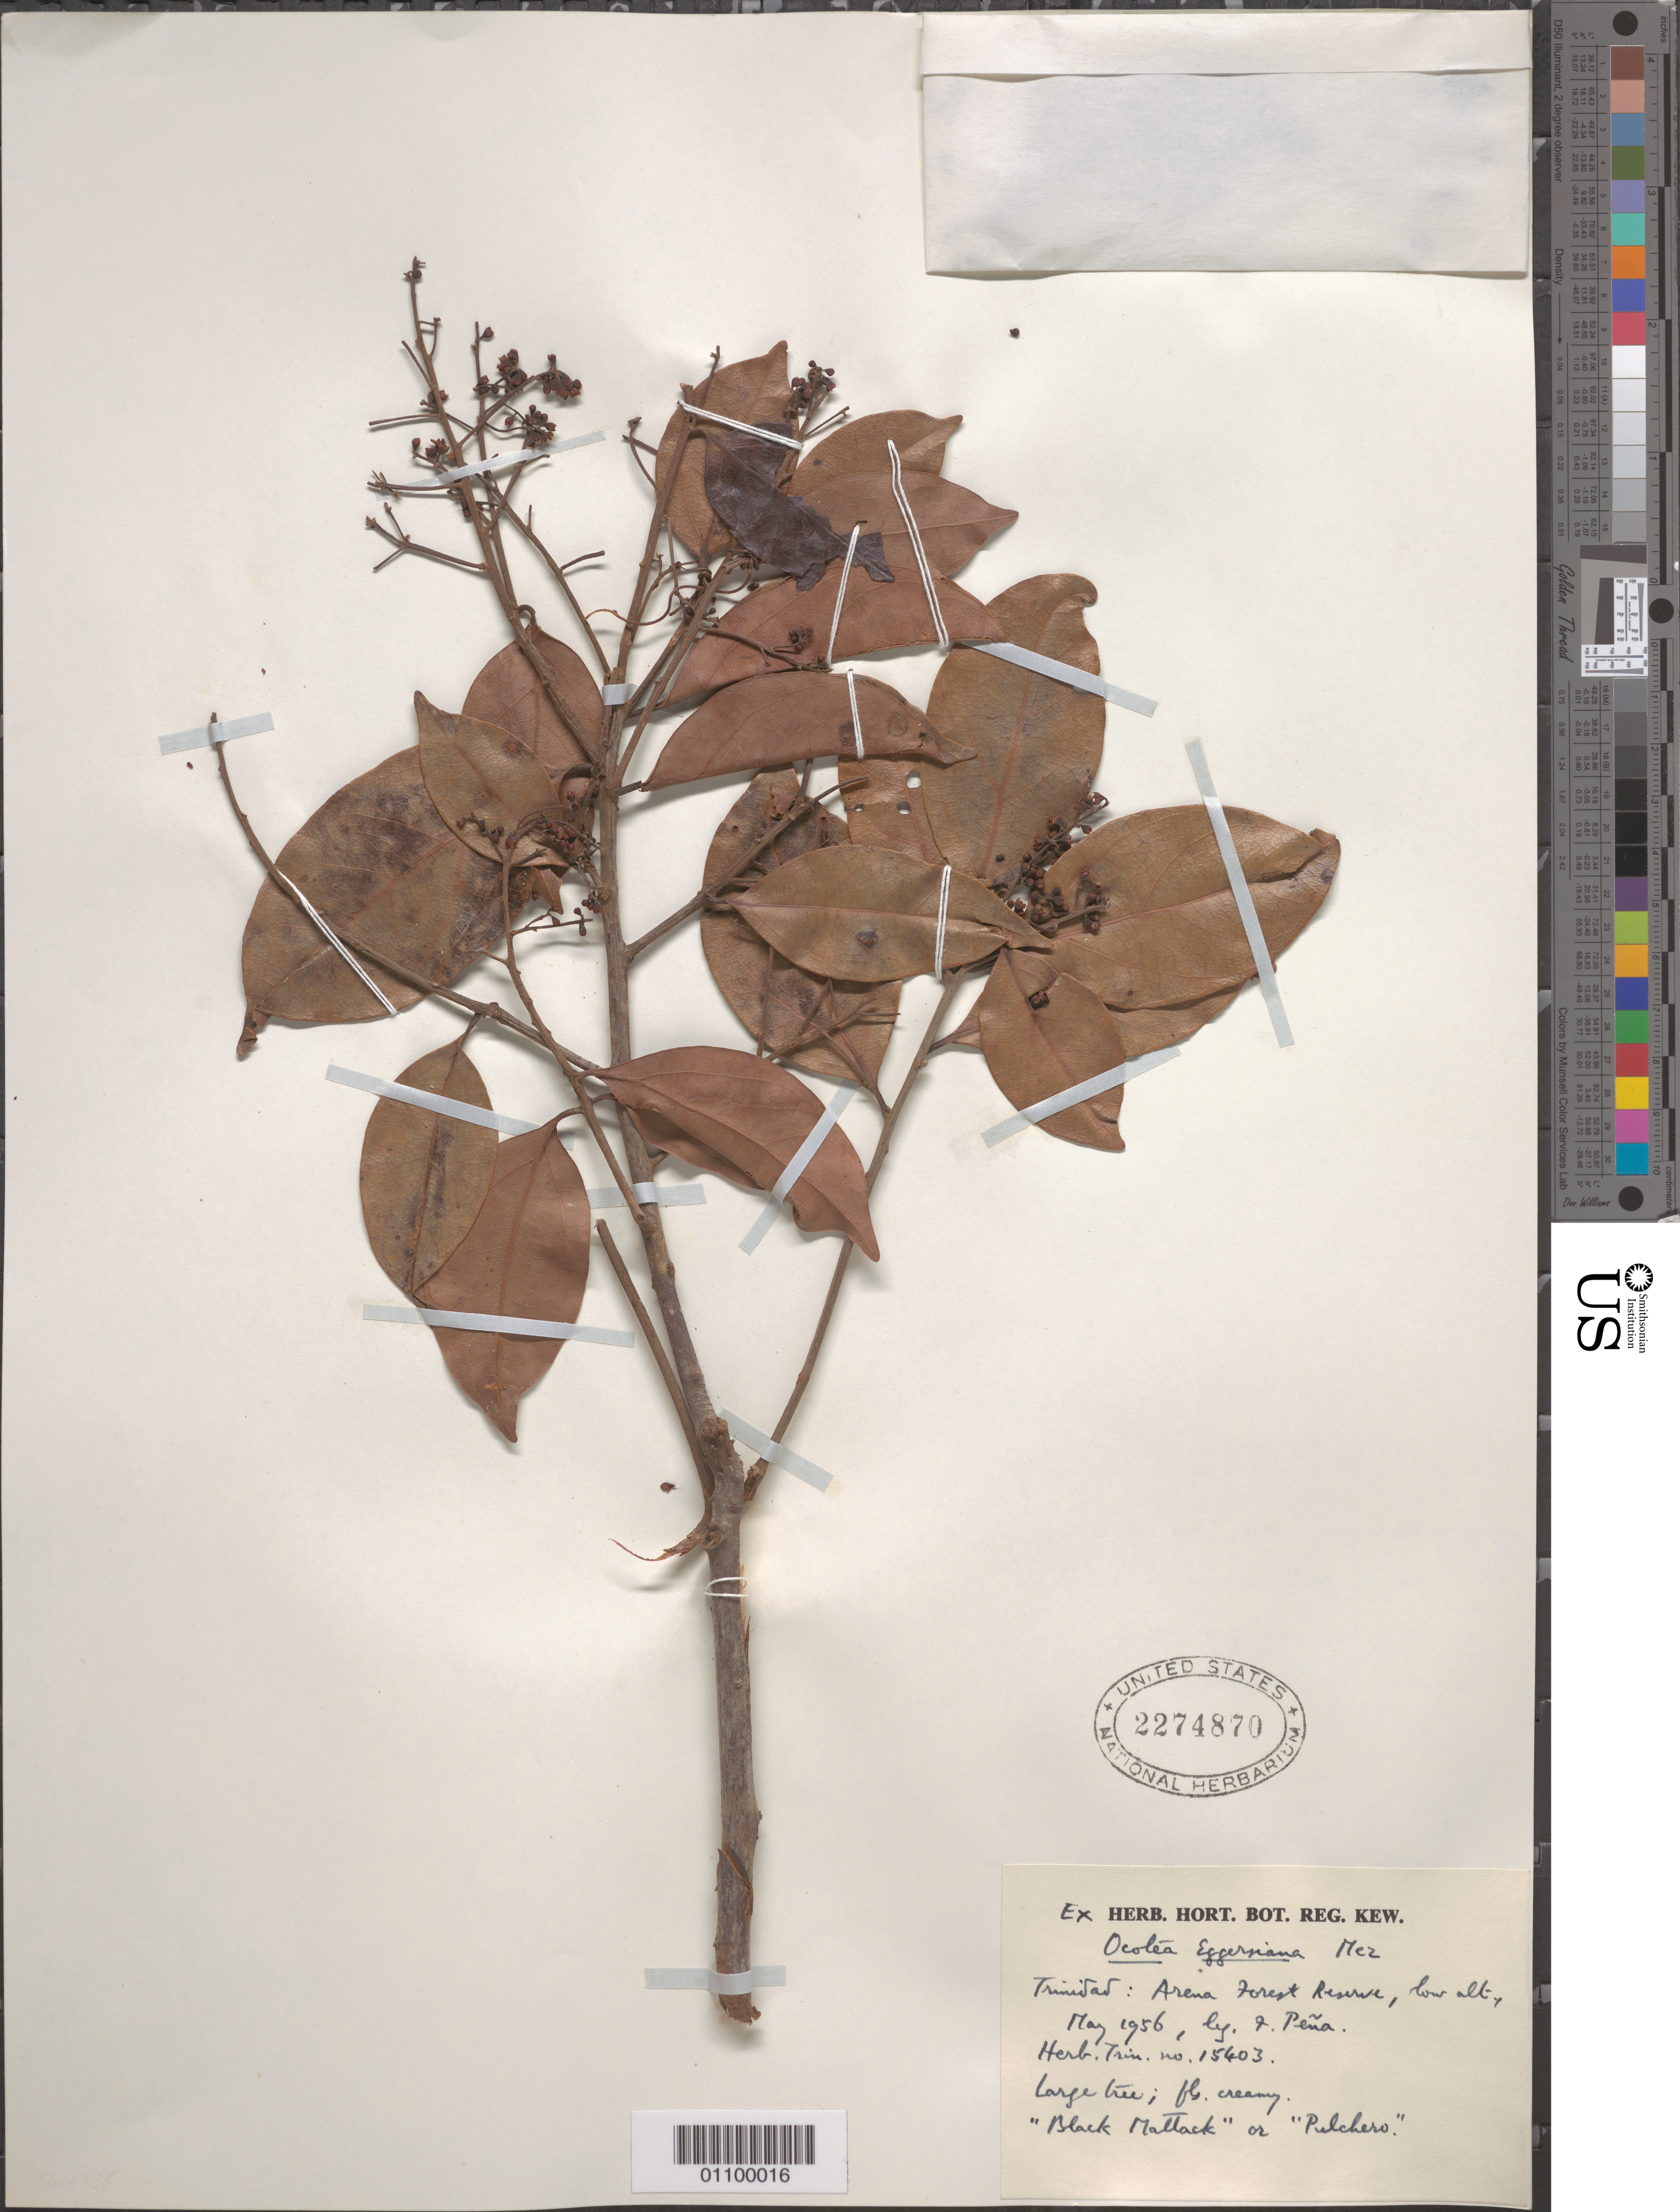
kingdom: Plantae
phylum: Tracheophyta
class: Magnoliopsida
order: Laurales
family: Lauraceae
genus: Ocotea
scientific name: Ocotea eggersiana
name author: Mez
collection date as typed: May 1956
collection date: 1956-05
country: Trinidad and Tobago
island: Trinidad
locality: Arena forest Reserve, by F. Peña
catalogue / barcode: US 2274870